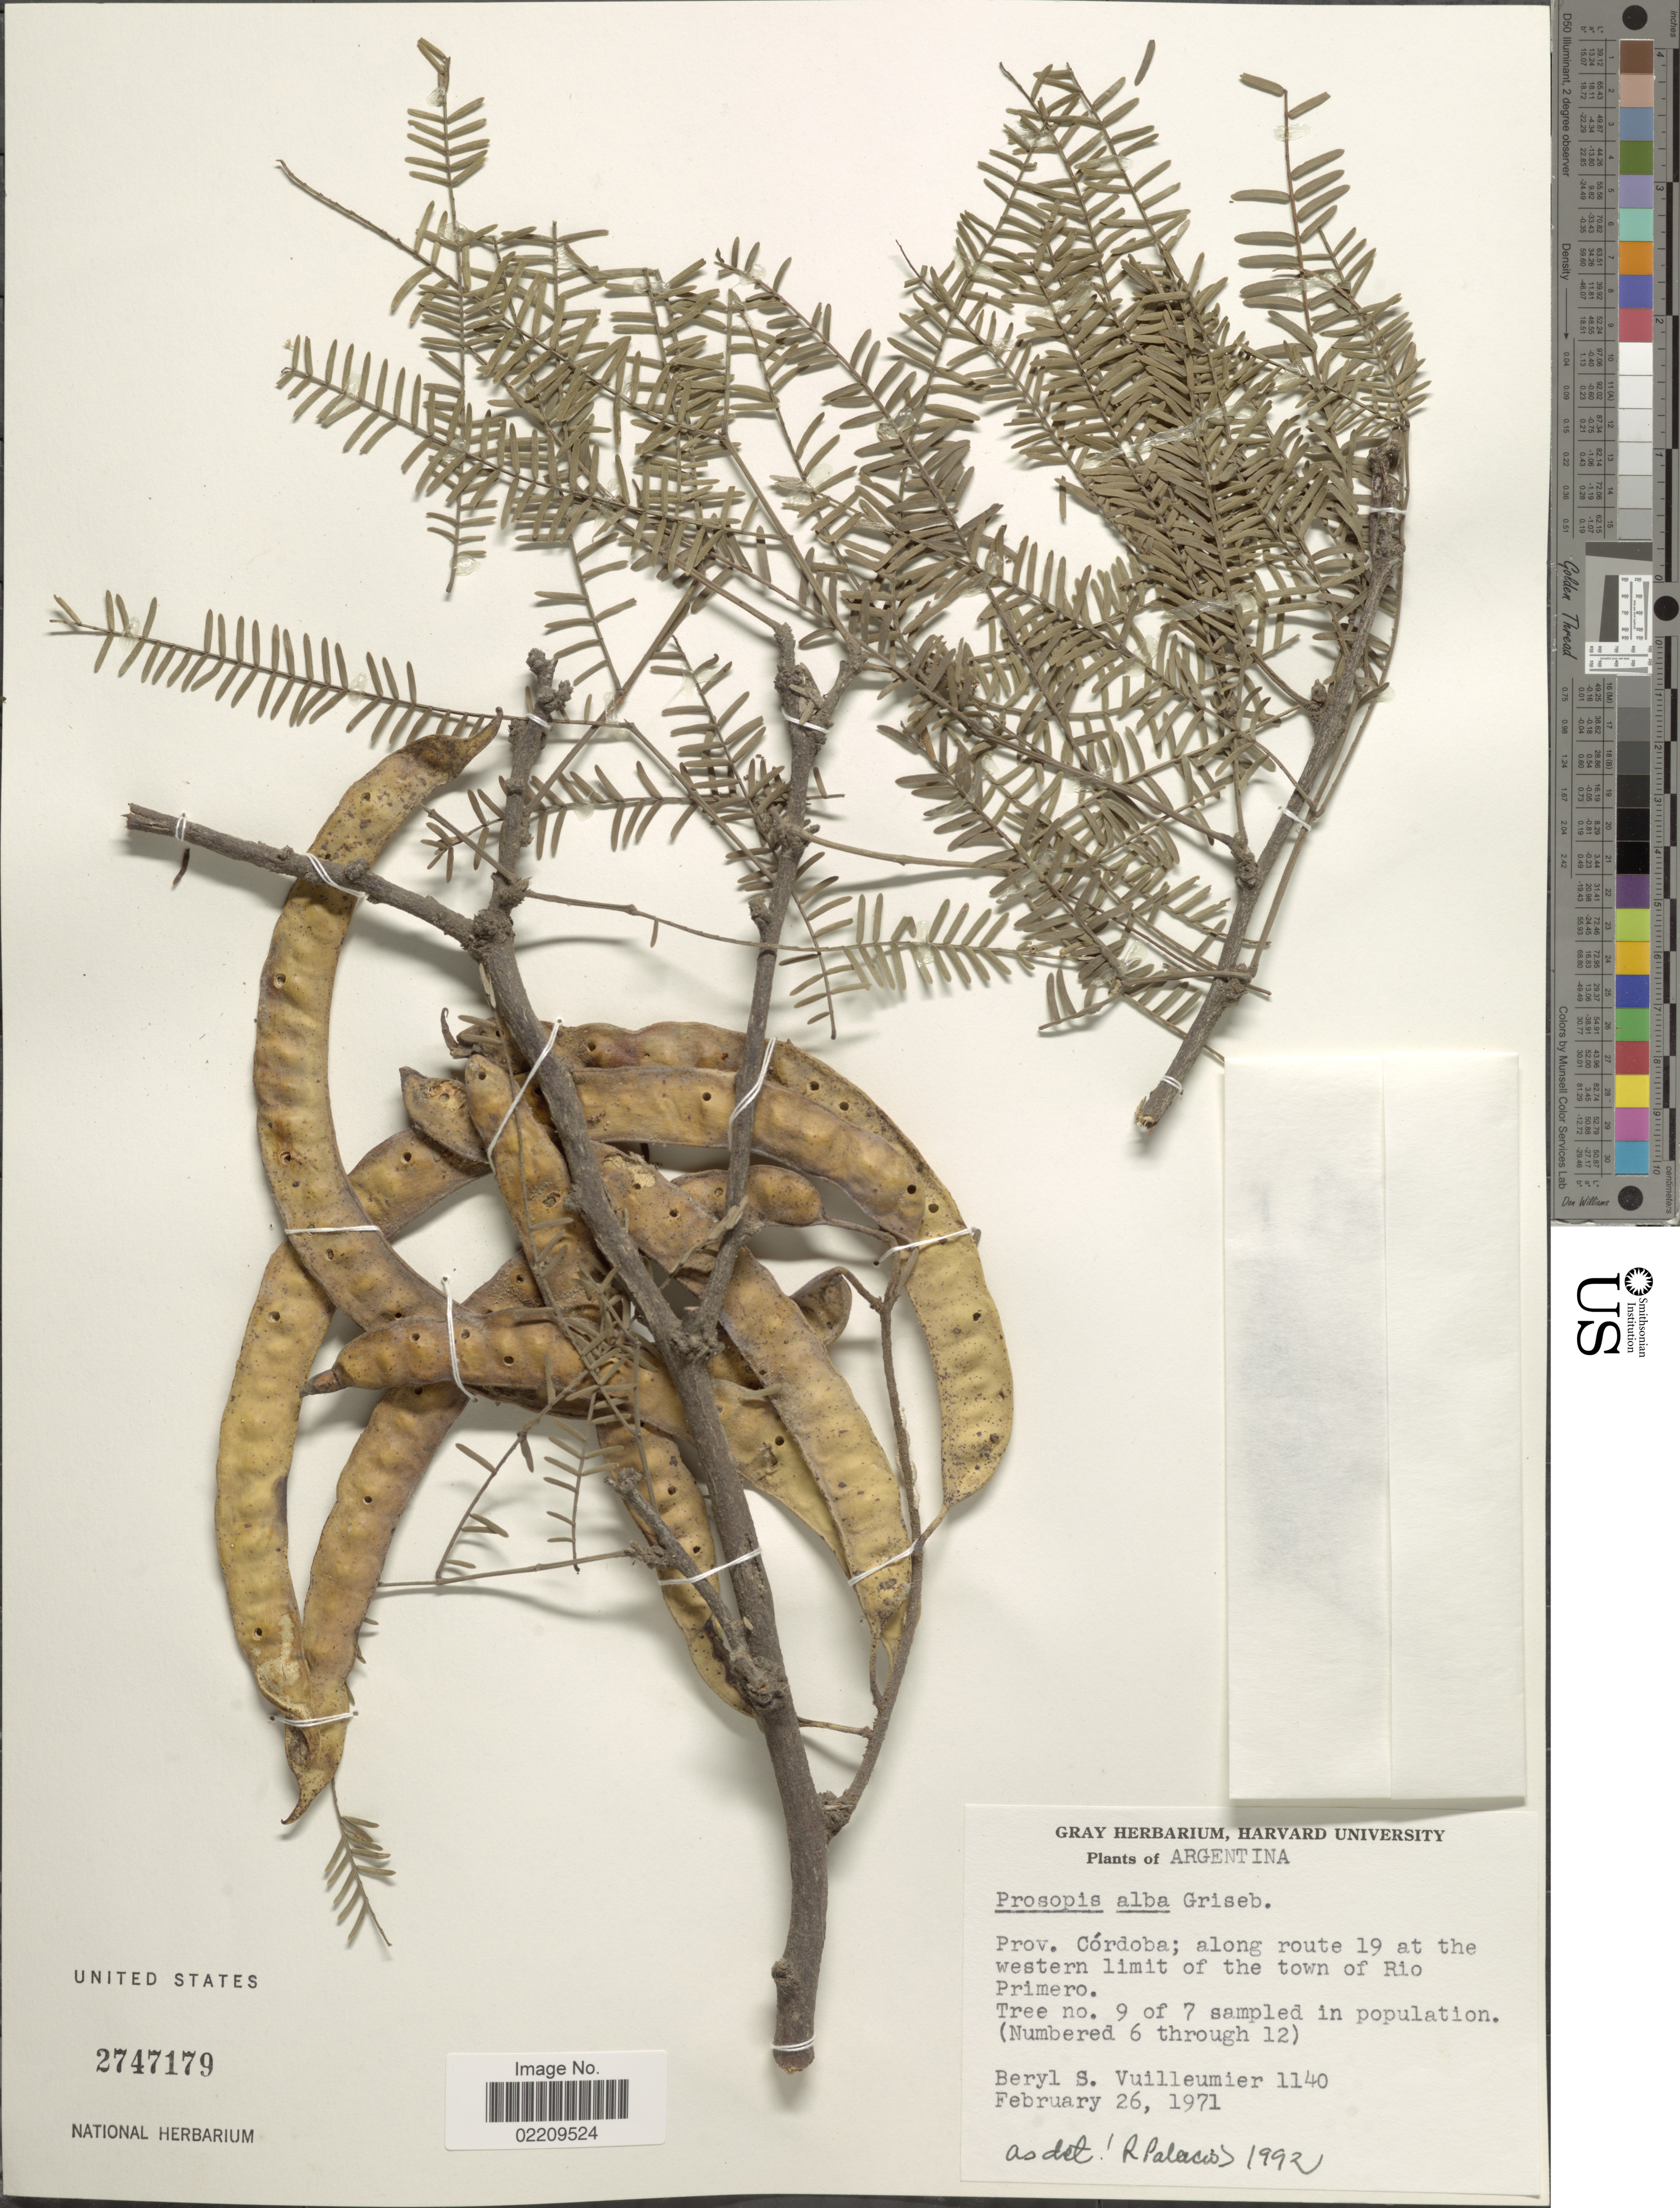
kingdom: Plantae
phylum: Tracheophyta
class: Magnoliopsida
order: Fabales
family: Fabaceae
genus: Neltuma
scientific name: Neltuma alba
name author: (Griseb.) C. E. Hughes & G.P. Lewis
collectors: B. Vuilleumier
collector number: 1140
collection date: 1971-02-26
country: Argentina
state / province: Cordoba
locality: Prov. Cordoba, along route 19 at the western limit of the town of Rio Primero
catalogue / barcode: US 2747179